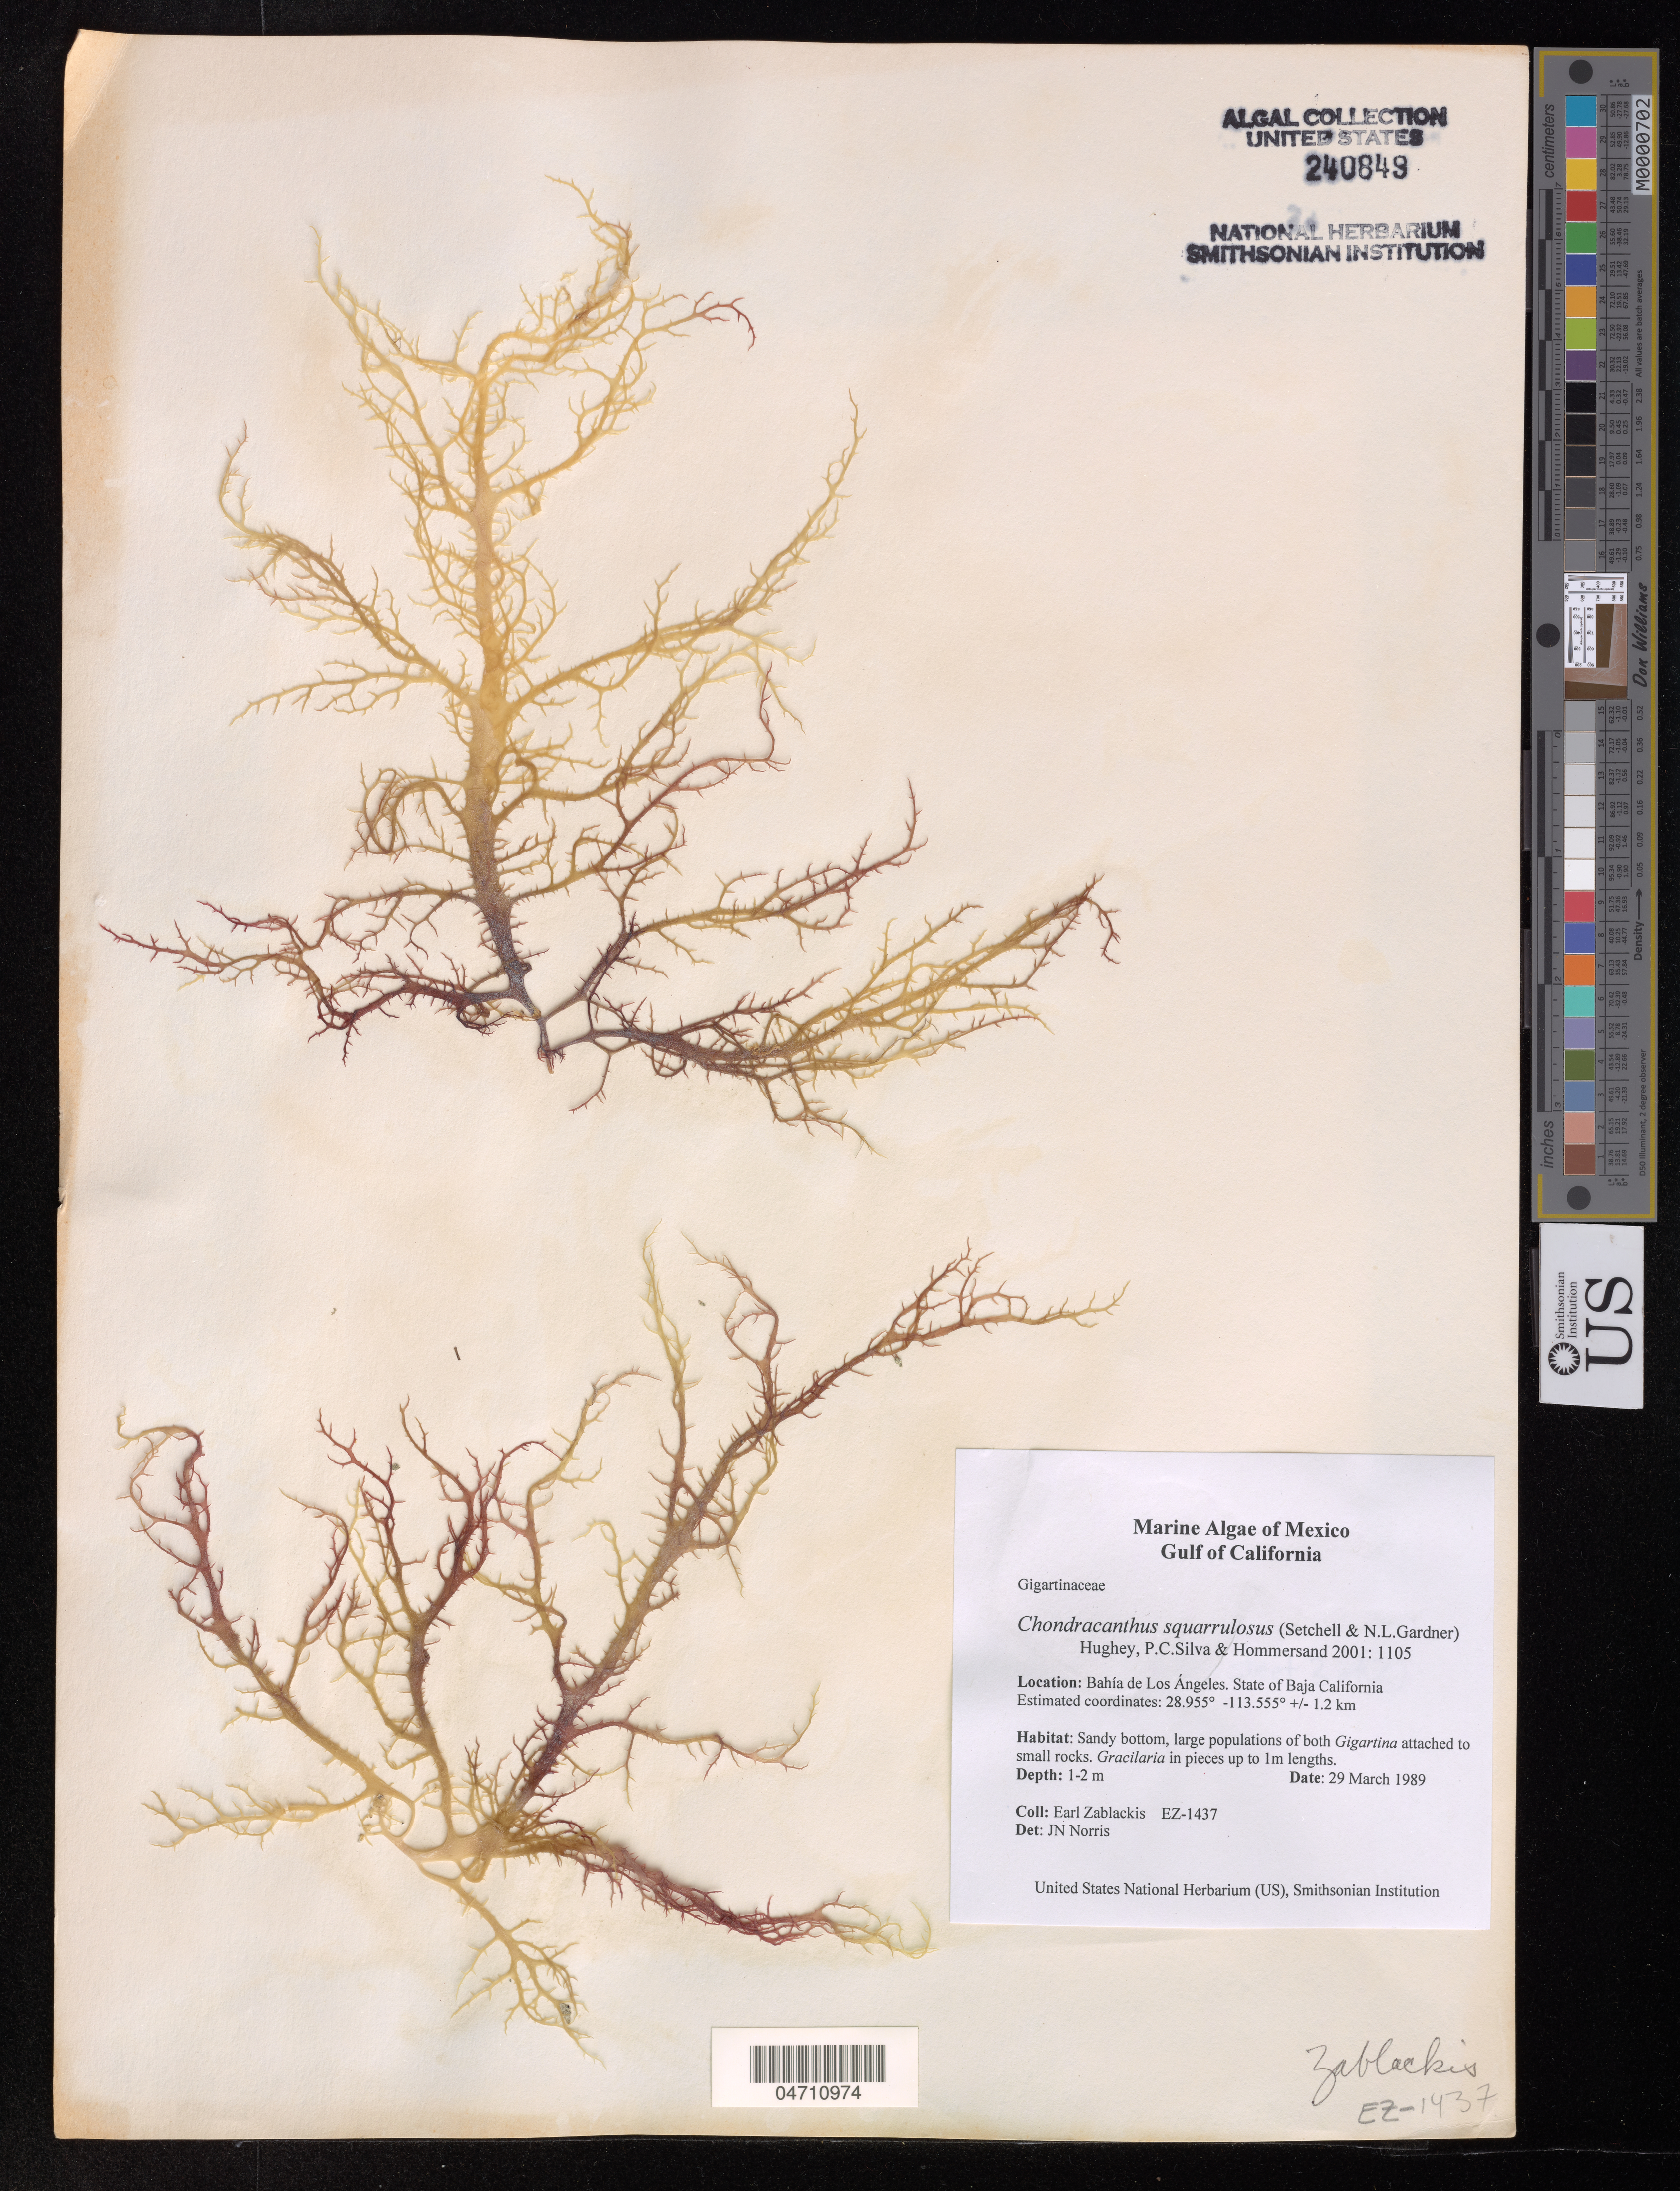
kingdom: Plantae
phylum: Rhodophyta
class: Florideophyceae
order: Gigartinales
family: Gigartinaceae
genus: Chondracanthus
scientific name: Chondracanthus squarrulosus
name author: (Setch. & N.L. Gardner) J.R. Hughey et al.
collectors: E. Zablackis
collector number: EZ-1437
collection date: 1989-03-29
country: Mexico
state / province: Baja California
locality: Bahía de Los Ángelos.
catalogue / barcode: US 240849